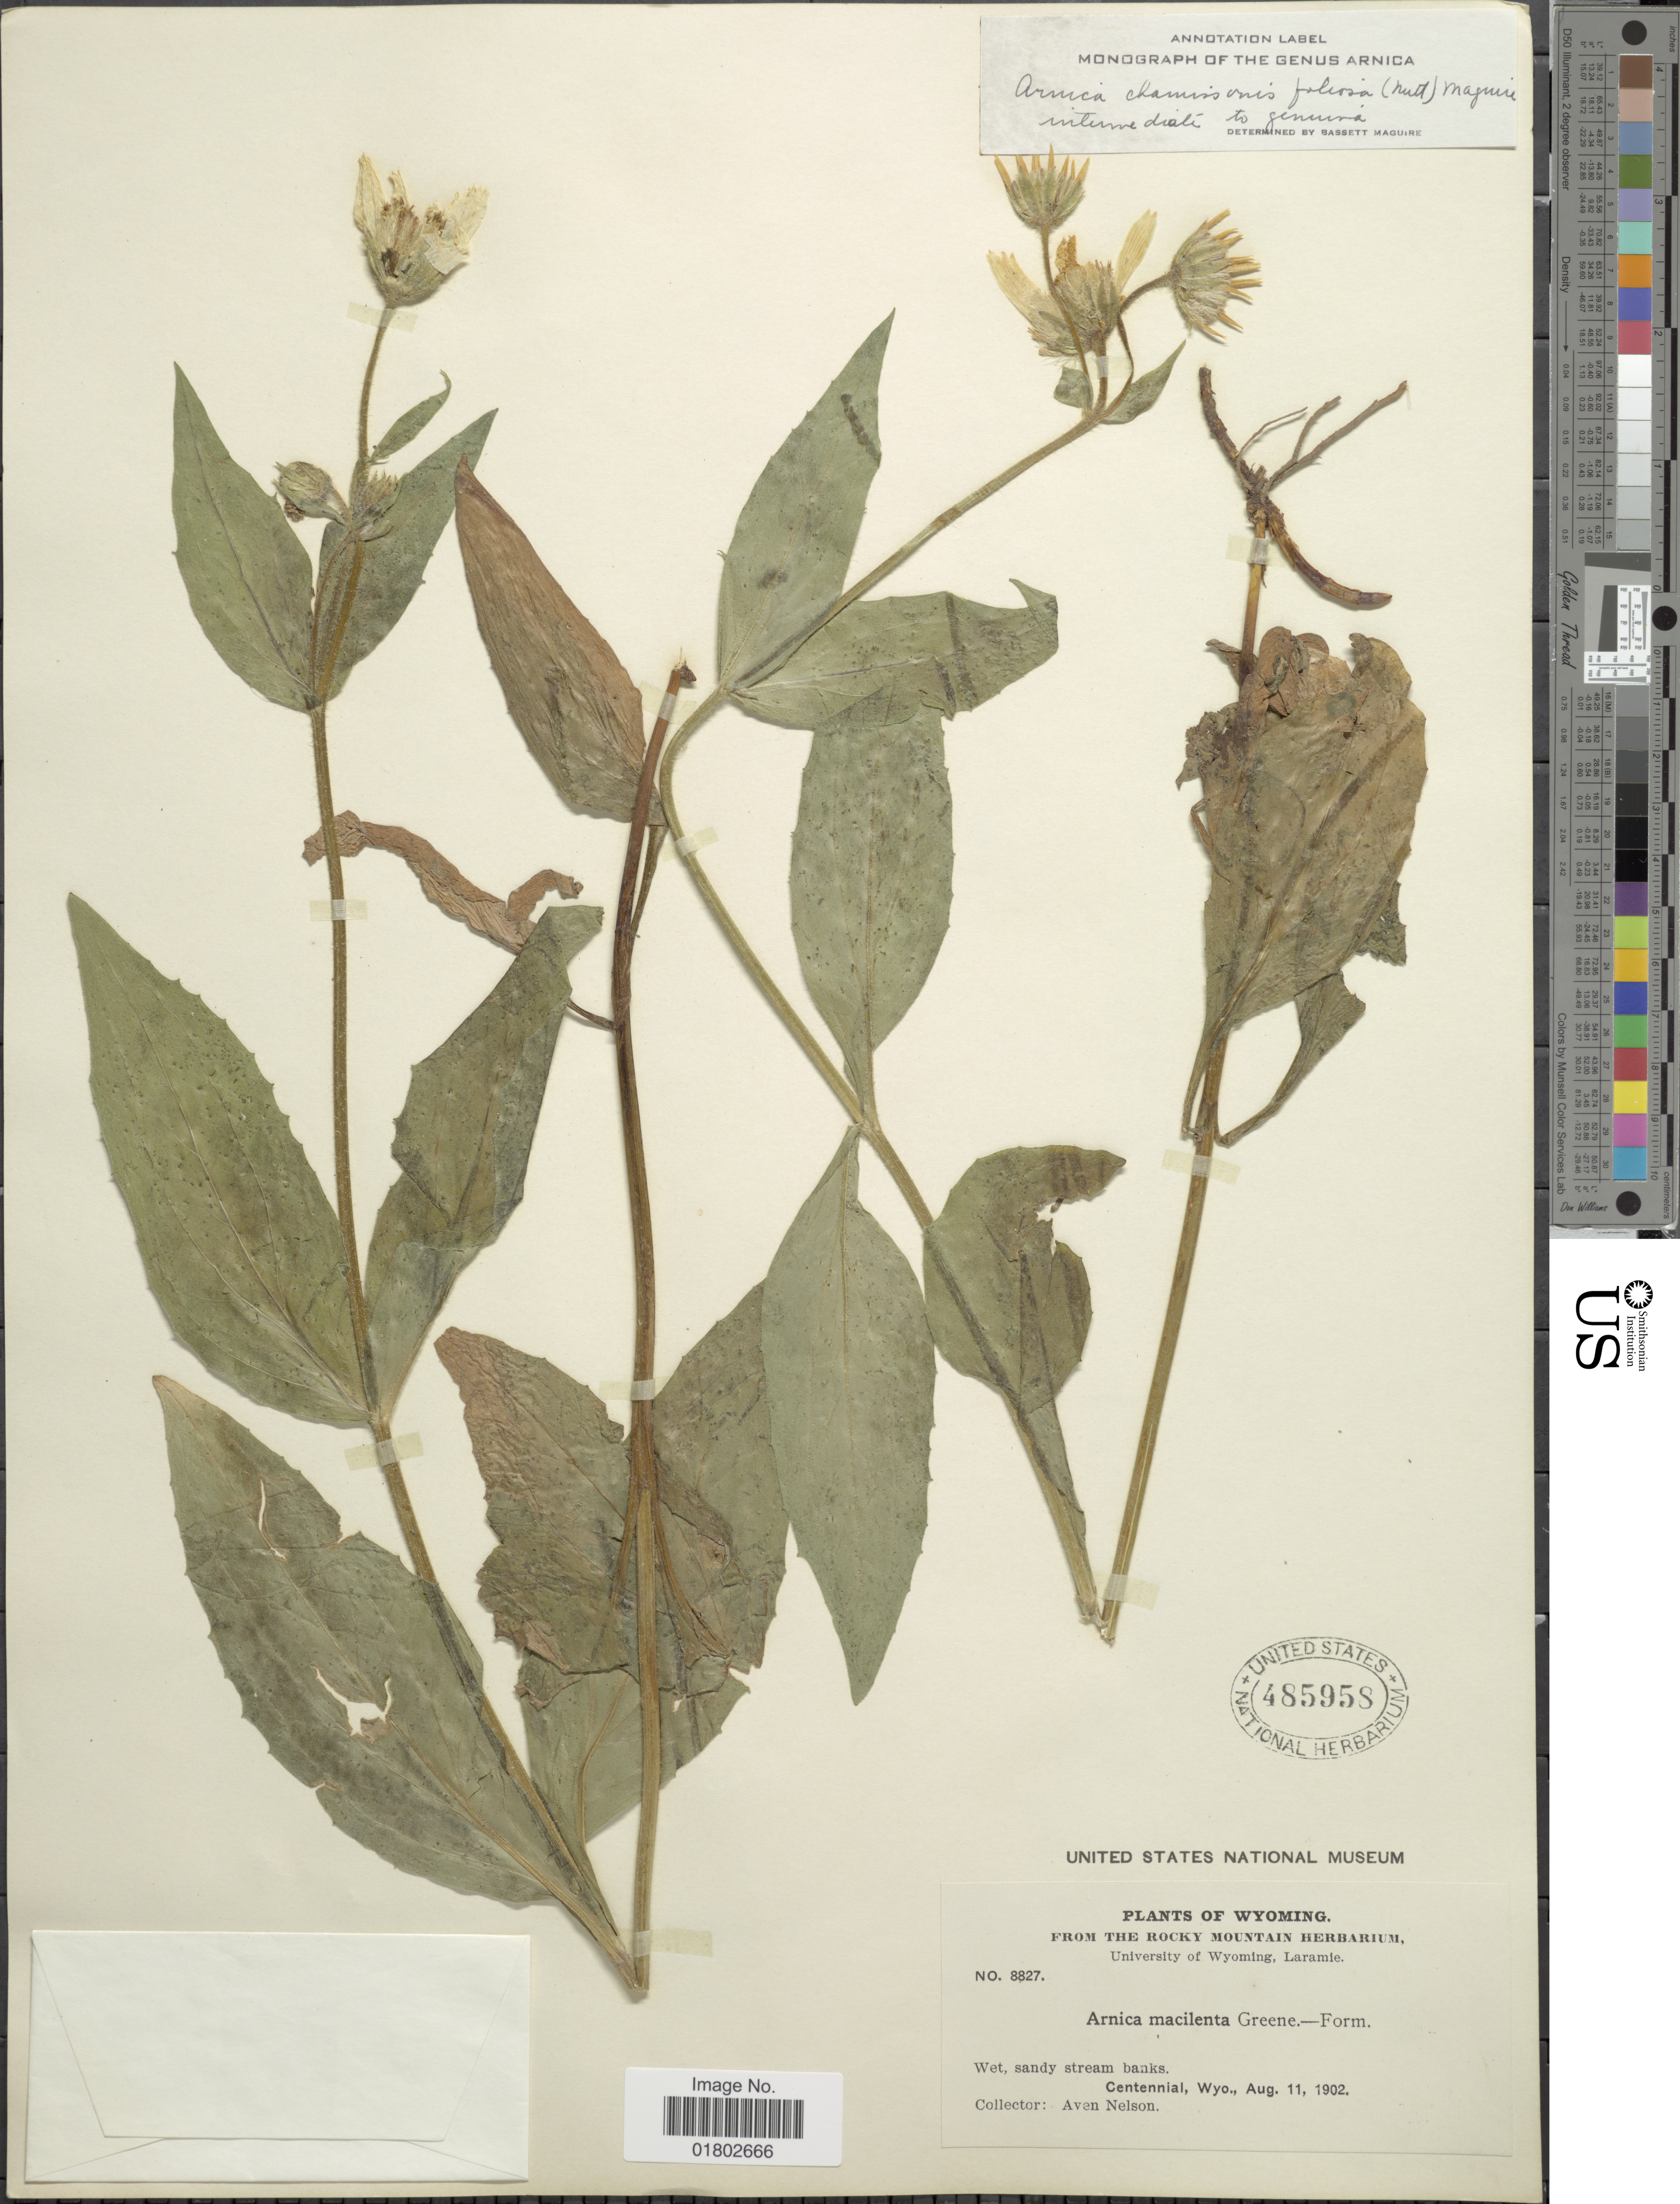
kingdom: Plantae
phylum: Tracheophyta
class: Magnoliopsida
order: Asterales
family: Asteraceae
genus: Arnica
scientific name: Arnica chamissonis subsp. foliosa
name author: (Nutt.) Maguire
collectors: A. Nelson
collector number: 8827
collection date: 1902-08-11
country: United States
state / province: Wyoming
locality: Centennial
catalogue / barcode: US 485958